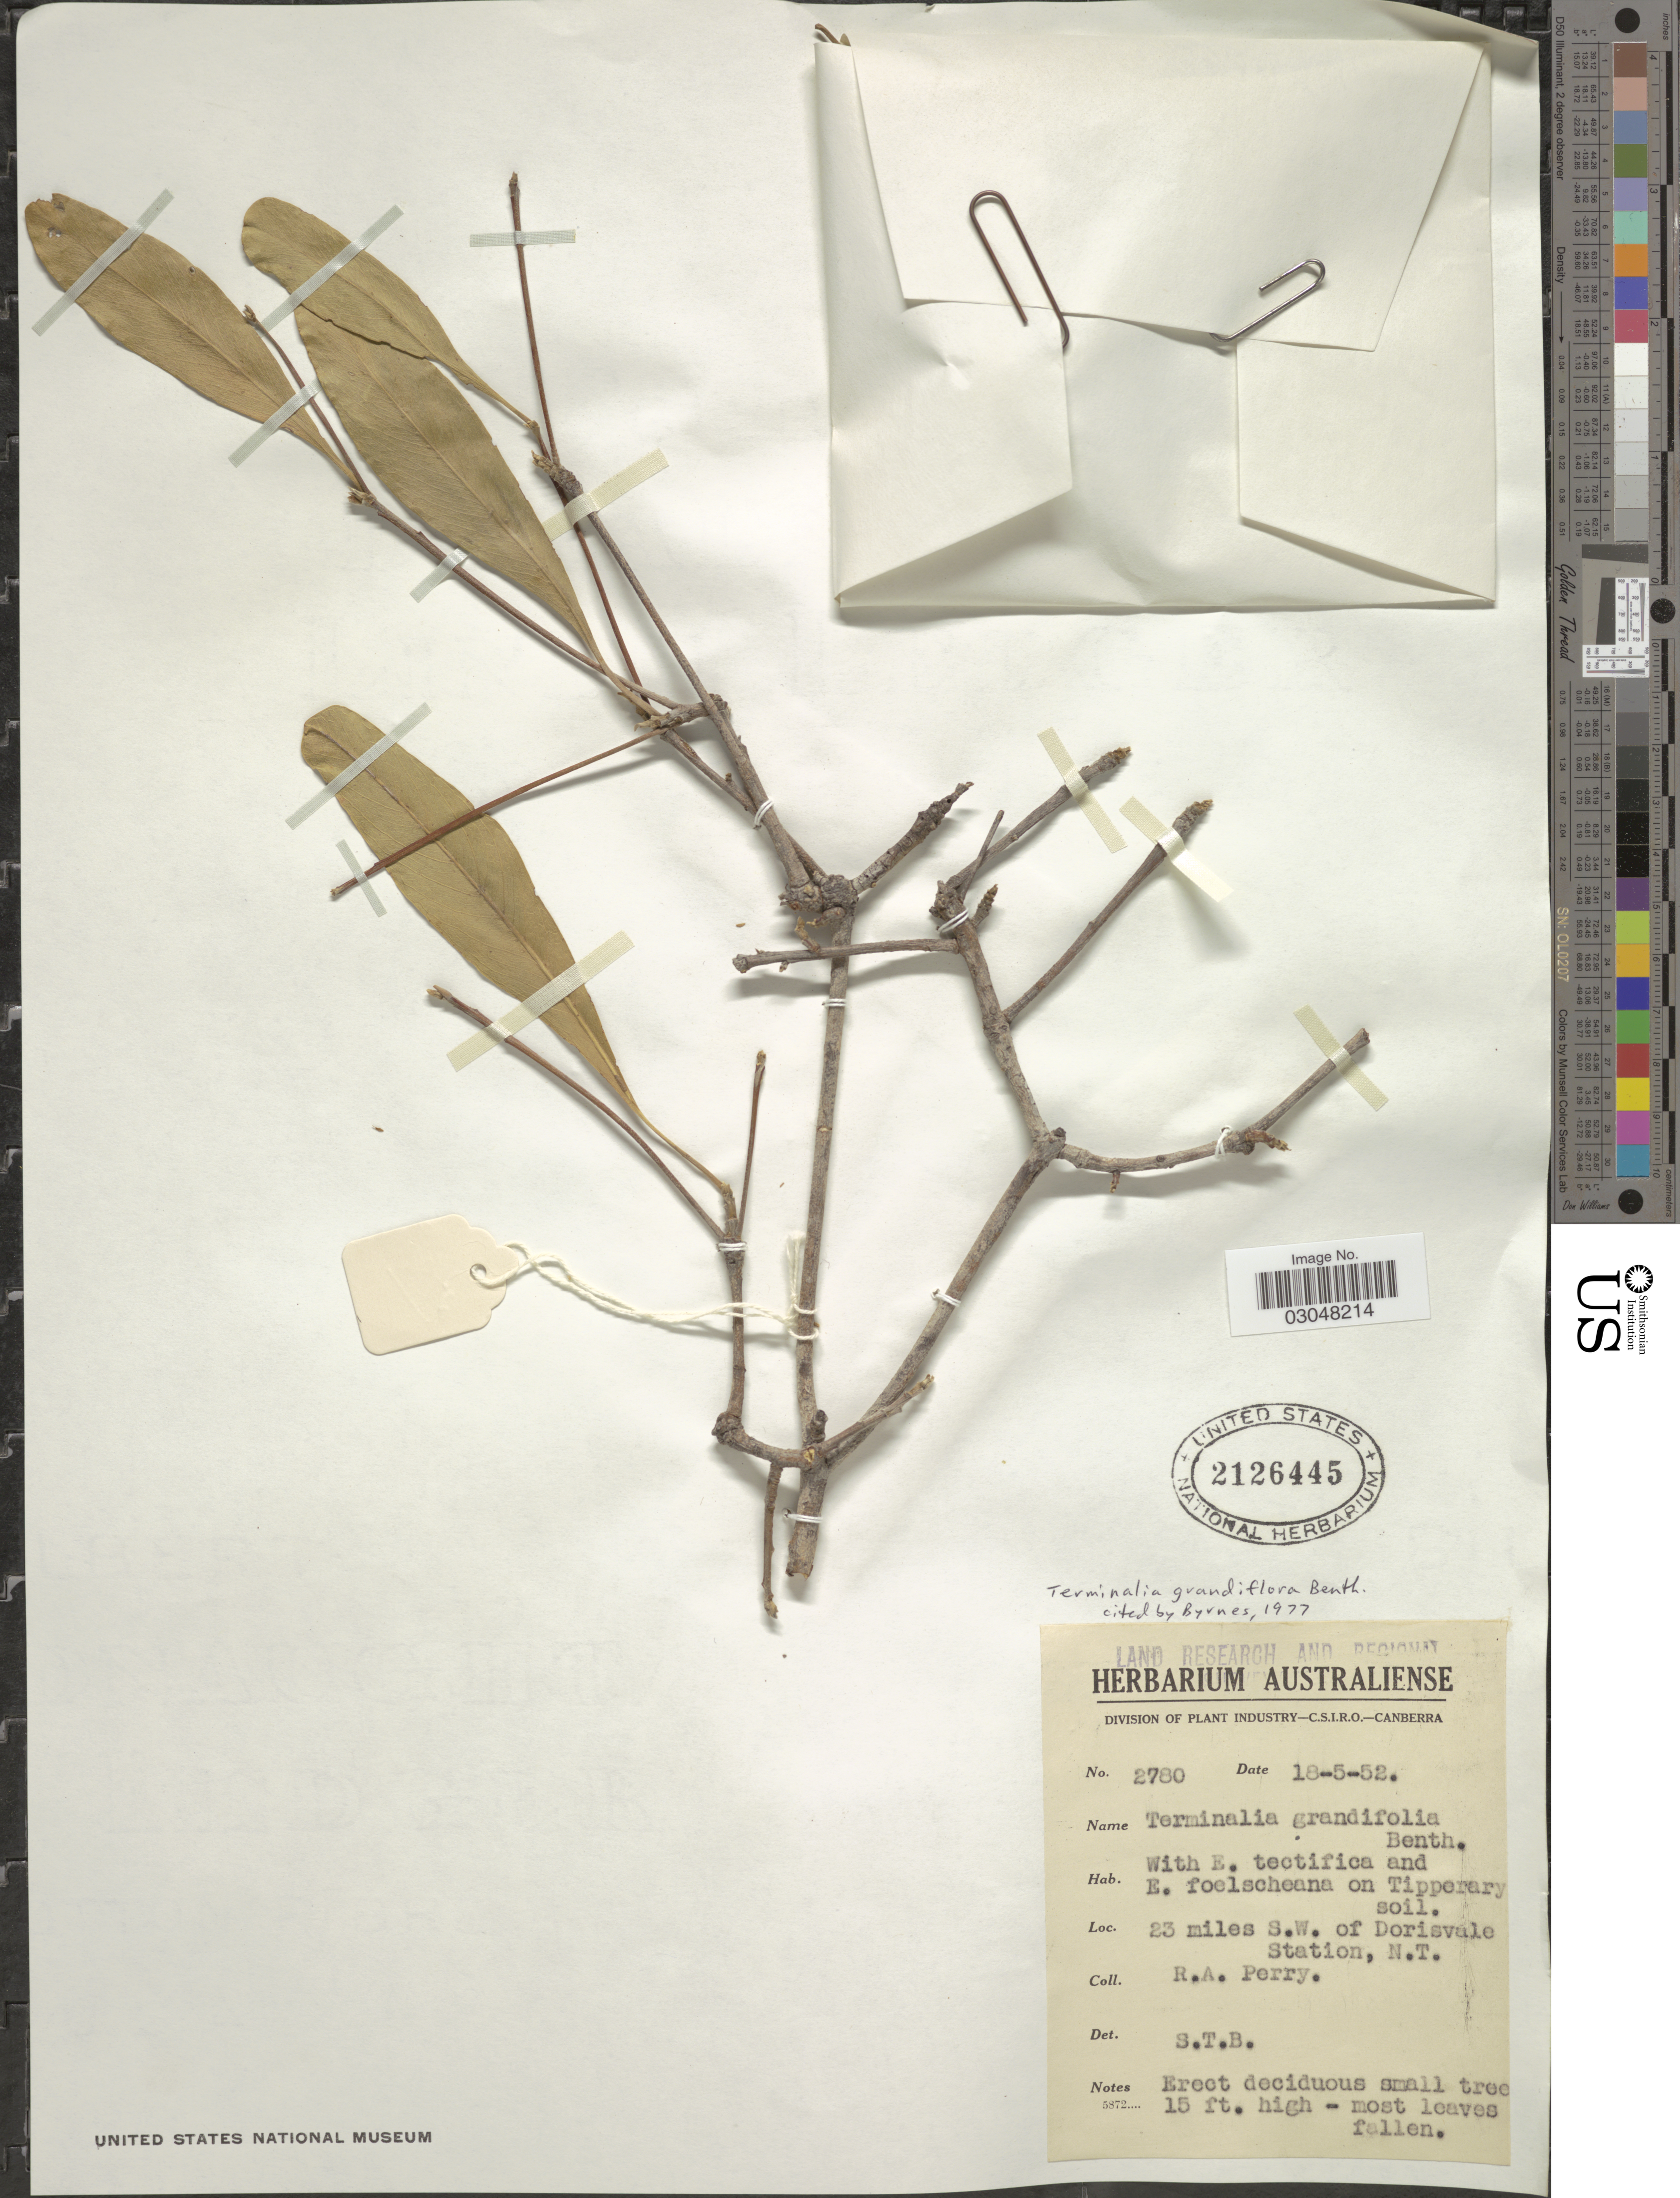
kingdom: Plantae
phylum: Tracheophyta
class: Magnoliopsida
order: Myrtales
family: Combretaceae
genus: Terminalia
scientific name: Terminalia grandiflora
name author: Benth.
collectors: Perry, R. A.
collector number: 2780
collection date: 1952-05-18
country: Australia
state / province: Northern Territory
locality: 23 miles S.W. of Dorisvale Station, N.T.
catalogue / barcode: US 2126445